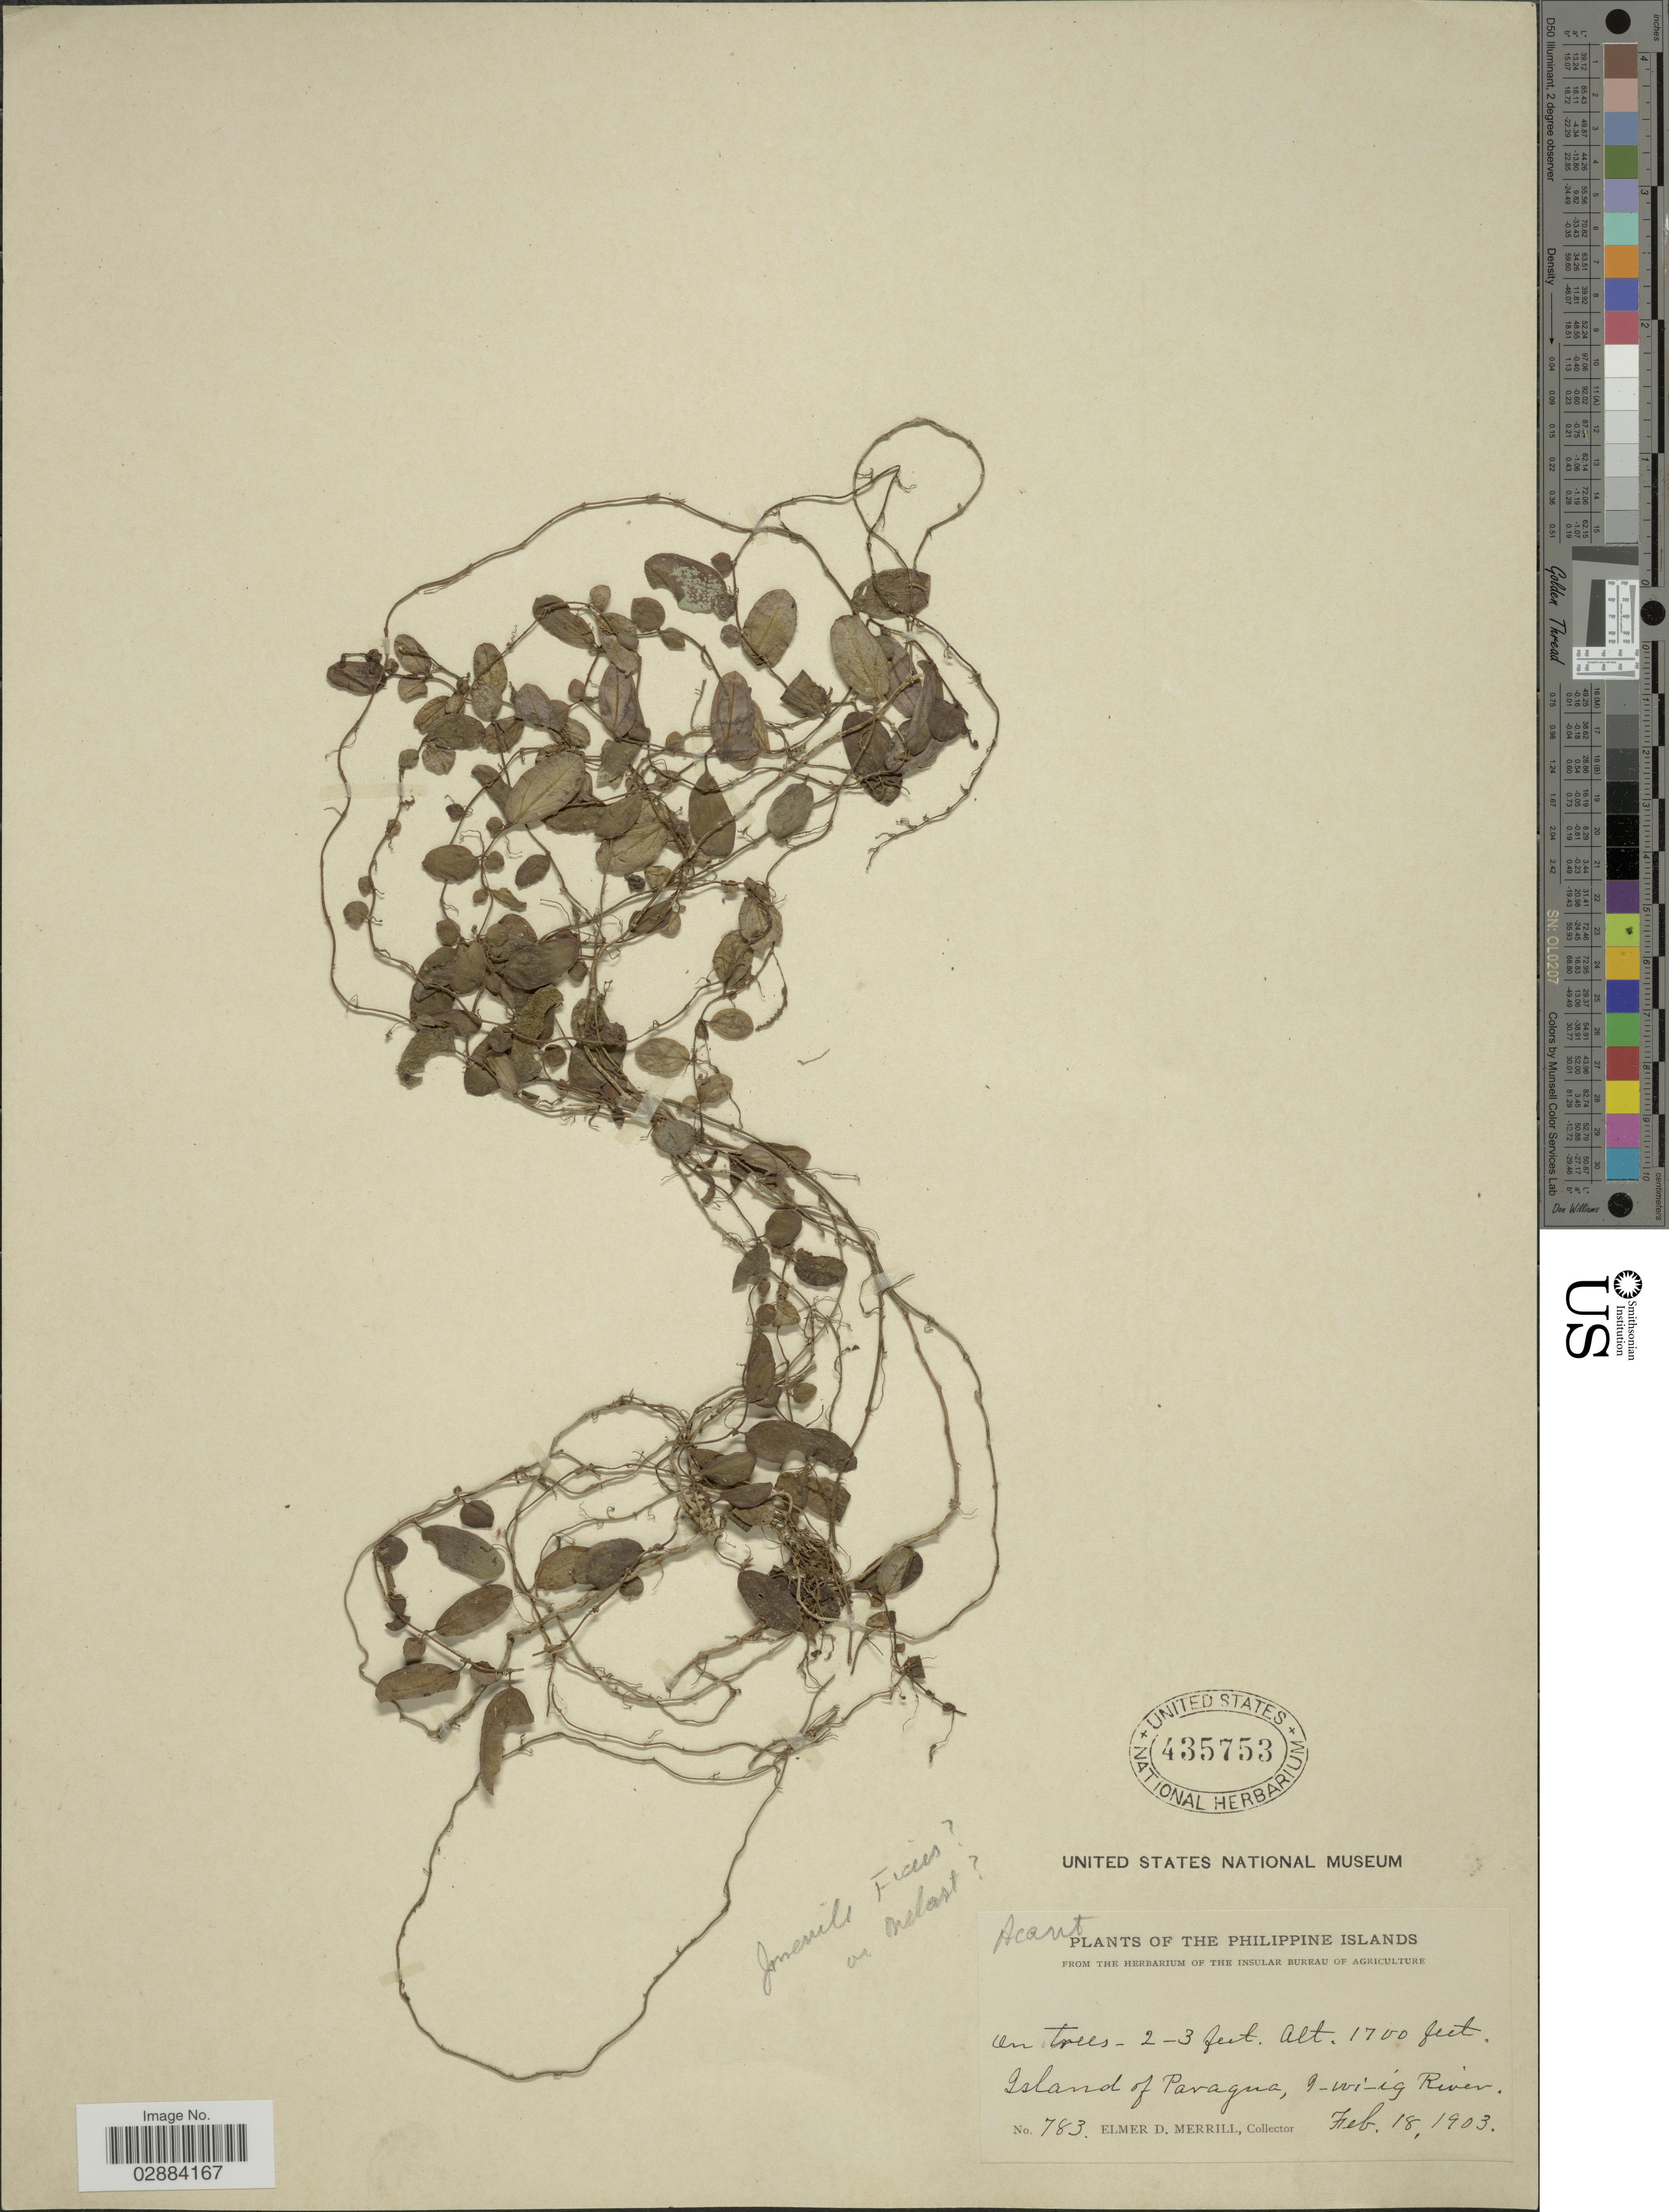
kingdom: Plantae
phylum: Tracheophyta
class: Magnoliopsida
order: Lamiales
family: Acanthaceae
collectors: E. D. Merrill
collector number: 783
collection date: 1903-02-18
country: Philippines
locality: Philippine Islands. Island of Paragua, I-wi-ig River.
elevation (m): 518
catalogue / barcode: US 435753